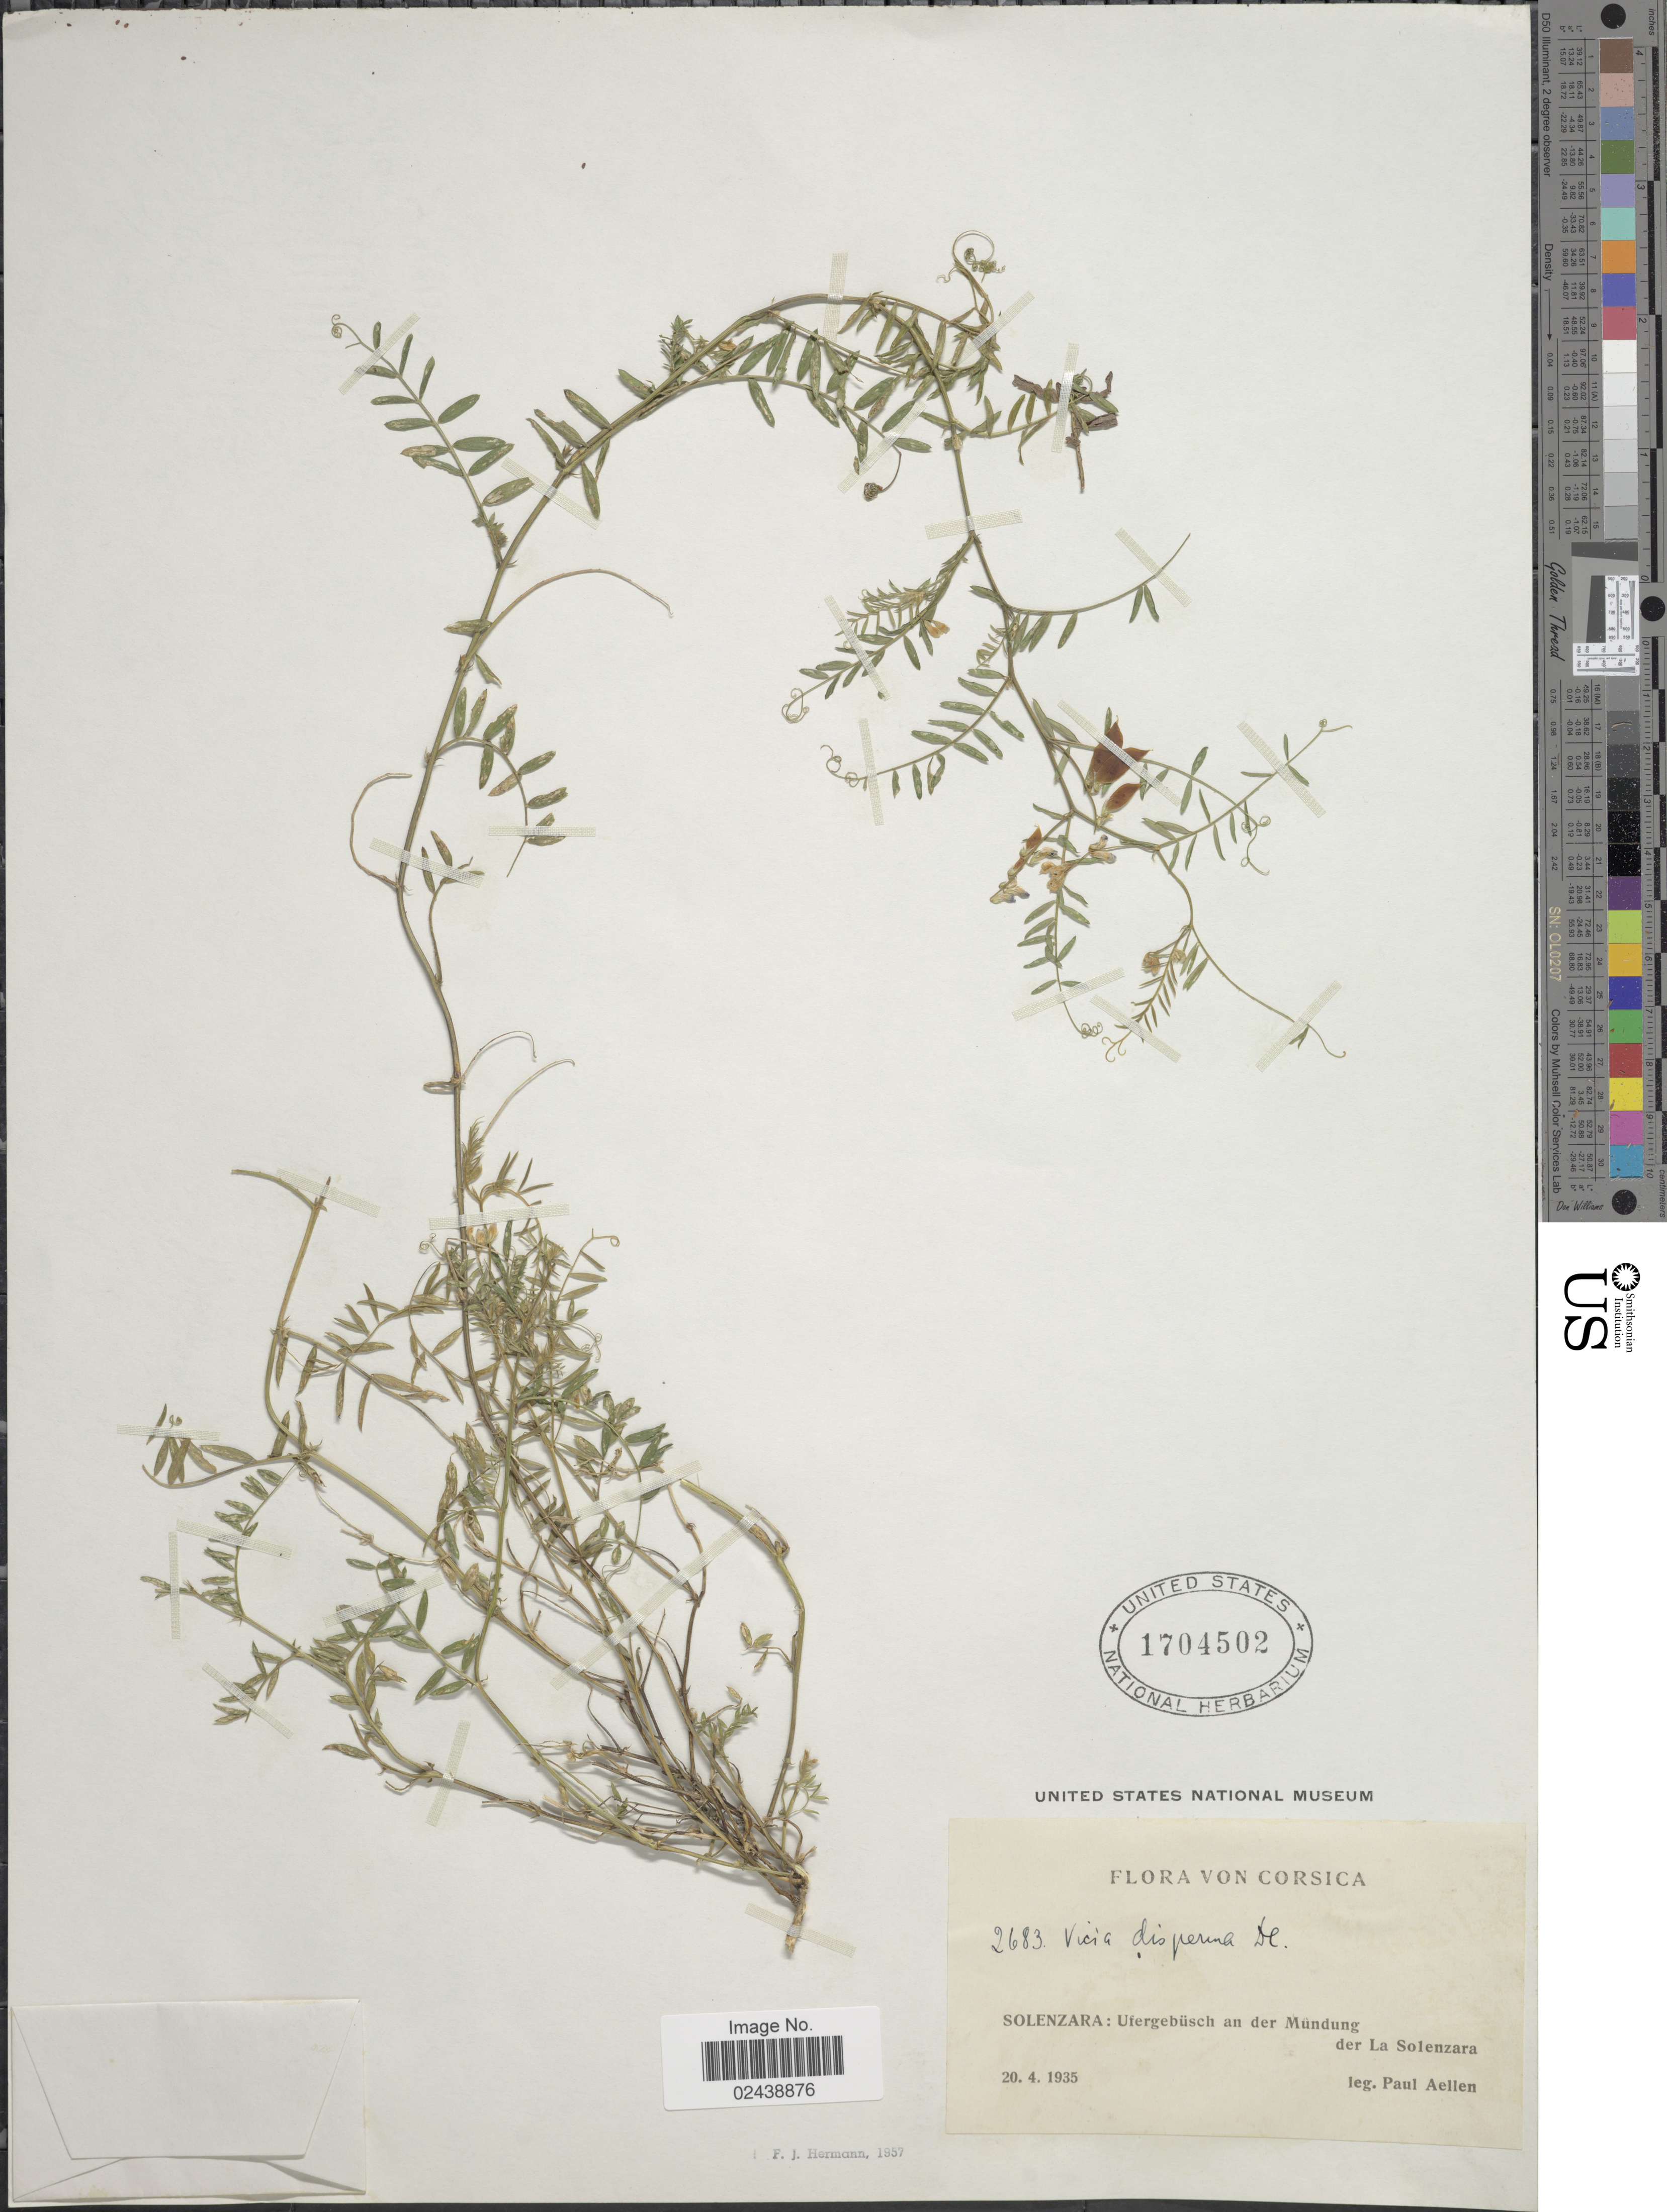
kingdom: Plantae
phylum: Tracheophyta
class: Magnoliopsida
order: Fabales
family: Fabaceae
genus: Vicia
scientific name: Vicia disperma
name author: DC.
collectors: P. Aellen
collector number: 2683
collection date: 1935-04-20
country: France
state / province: Corsica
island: Corse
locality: Solenzara: Ufergebusch an der Mundung der La Solenraza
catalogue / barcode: US 1704502